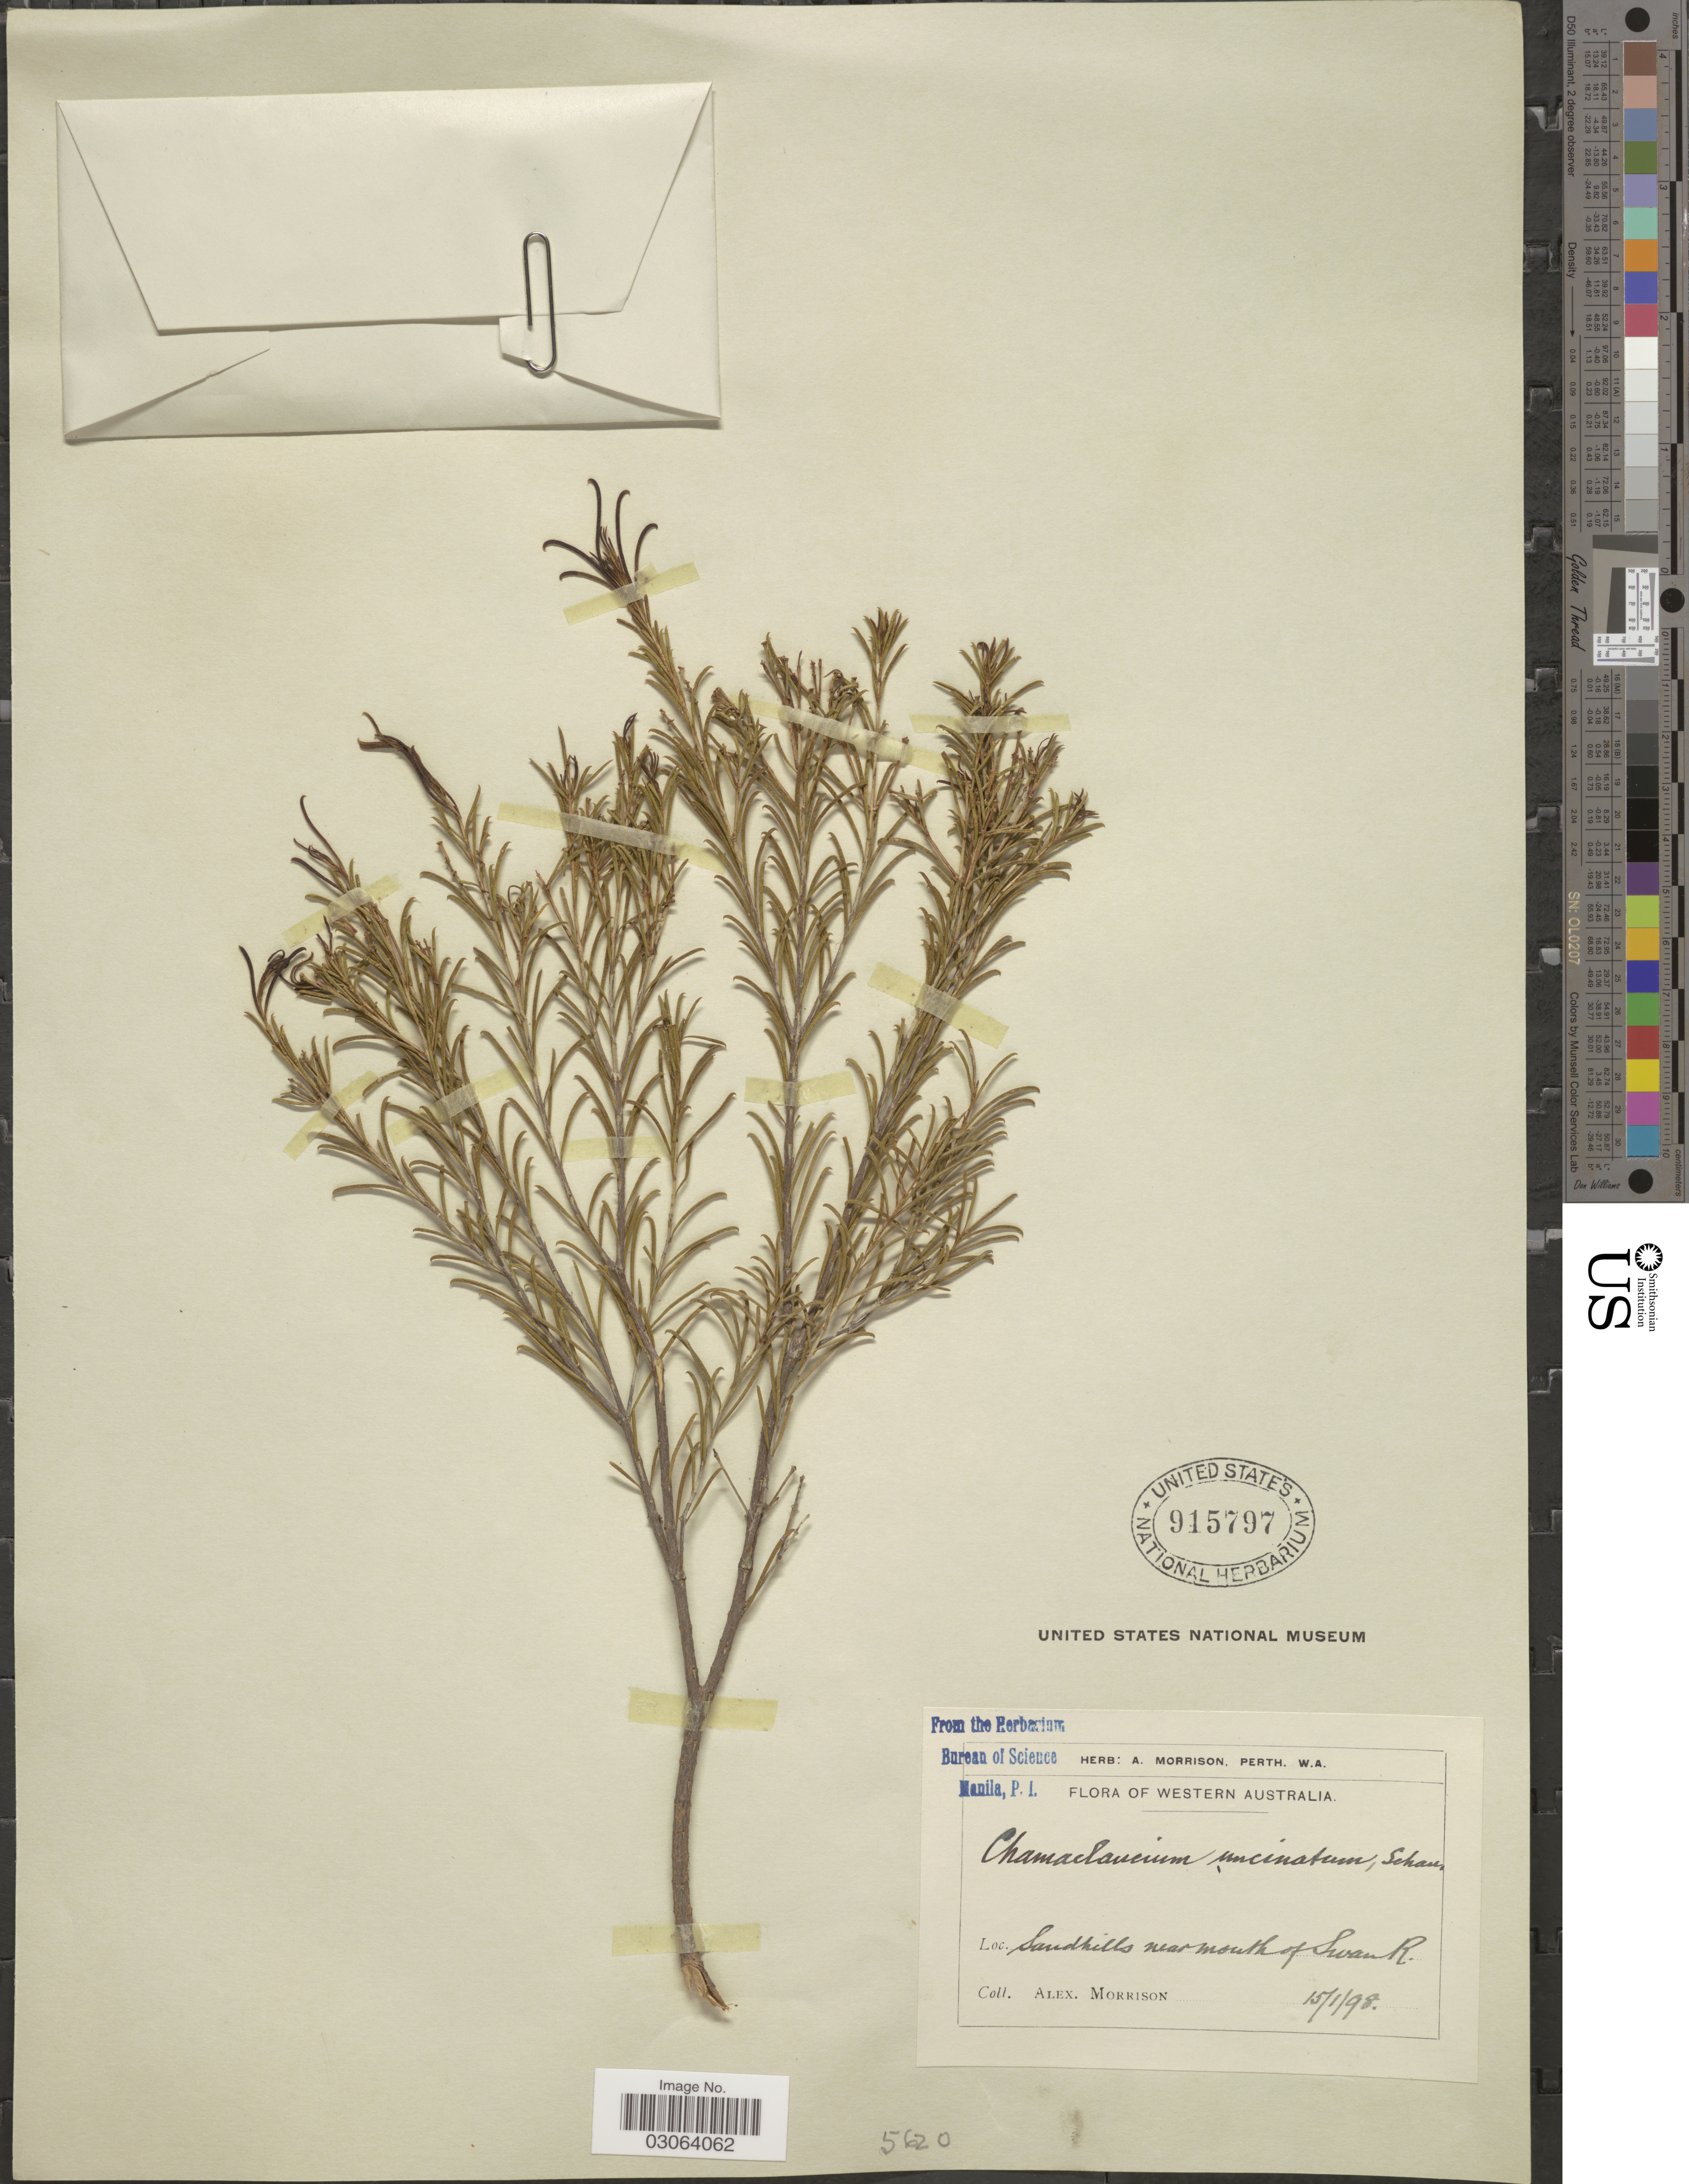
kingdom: Plantae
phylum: Tracheophyta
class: Magnoliopsida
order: Myrtales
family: Myrtaceae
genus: Chamelaucium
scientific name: Chamelaucium uncinatum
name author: Schauer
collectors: A. Morrison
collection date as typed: Transcribed d/m/y: 15/1/98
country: Australia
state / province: Western Australia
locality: Sandhills near mouth of Swan R.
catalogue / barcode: US 915797